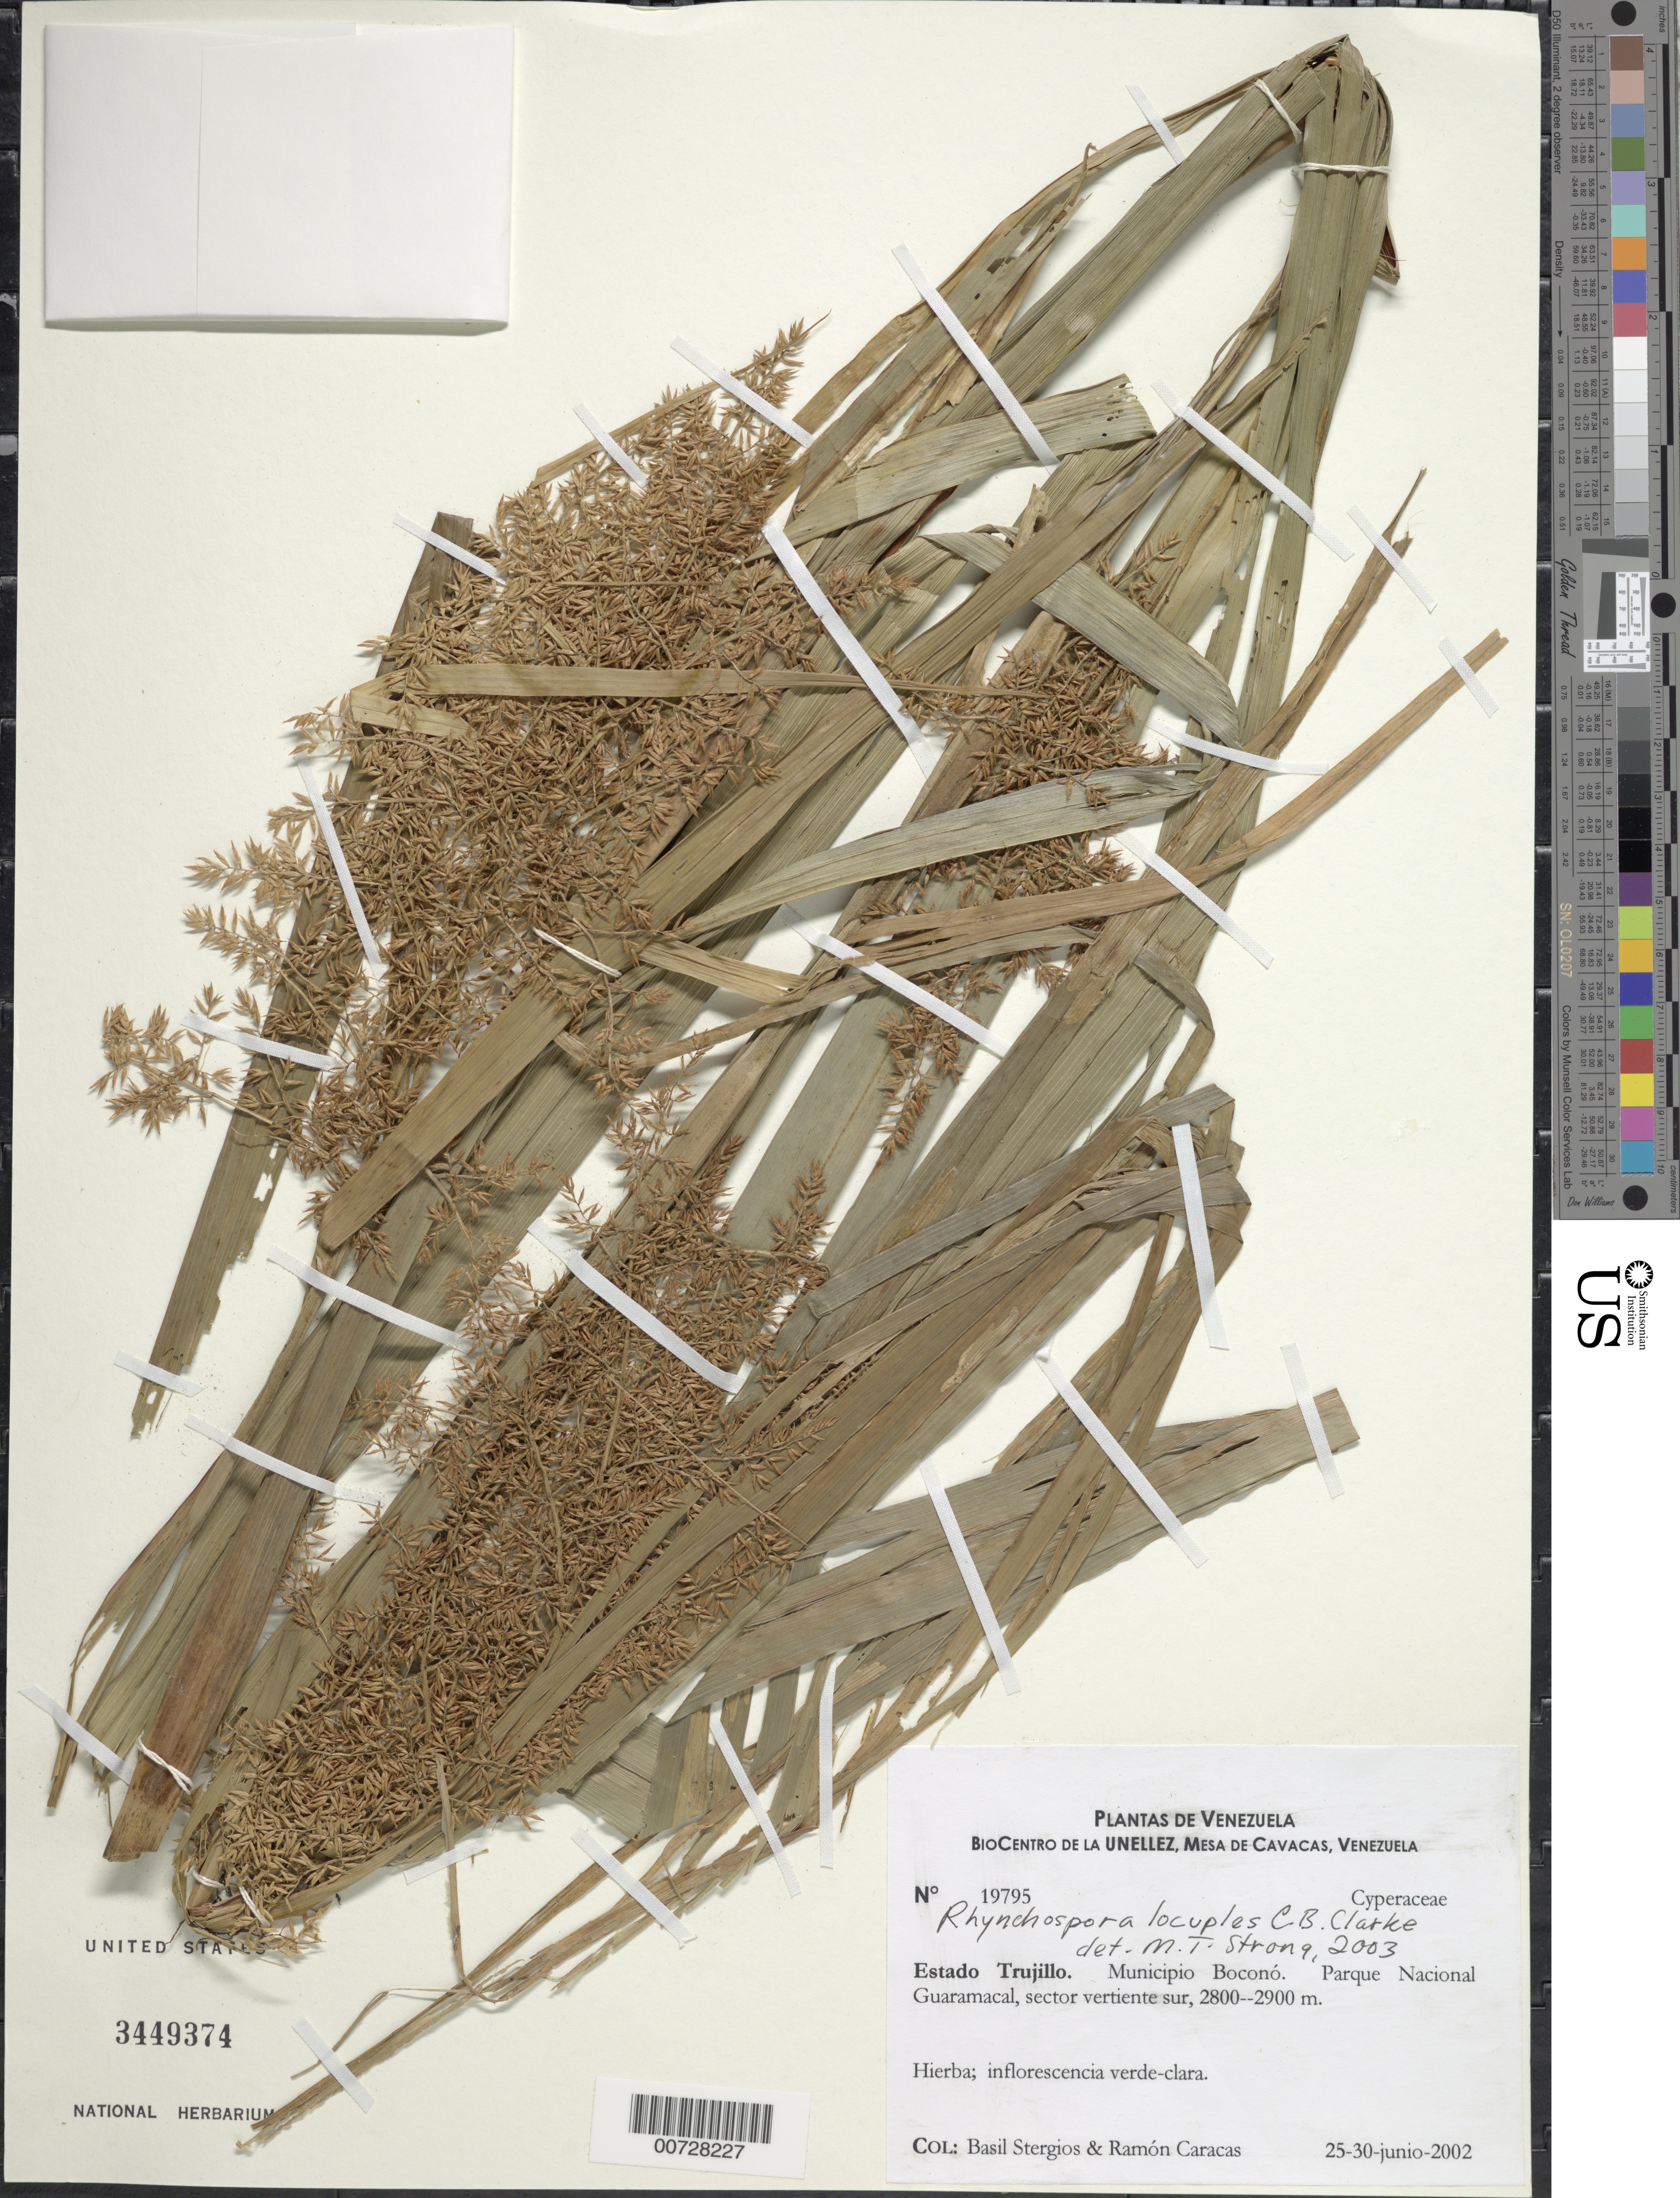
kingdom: Plantae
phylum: Tracheophyta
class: Liliopsida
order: Poales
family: Cyperaceae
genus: Rhynchospora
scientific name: Rhynchospora locuples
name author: C.B. Clarke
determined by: Strong, M. T., (US), Smithsonian Institution - National Museum of Natural History (UNITED STATES)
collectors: B. G. Stergios & R. Caracas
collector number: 19795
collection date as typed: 25 Jun 2002 to 30 Jun 2002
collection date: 2002-06-25/2002-06-30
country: Venezuela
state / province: Trujillo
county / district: Boconó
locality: Parque Nacional Guaramacal, vertiente sur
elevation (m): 2800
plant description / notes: PORT, US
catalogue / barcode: US 3449374